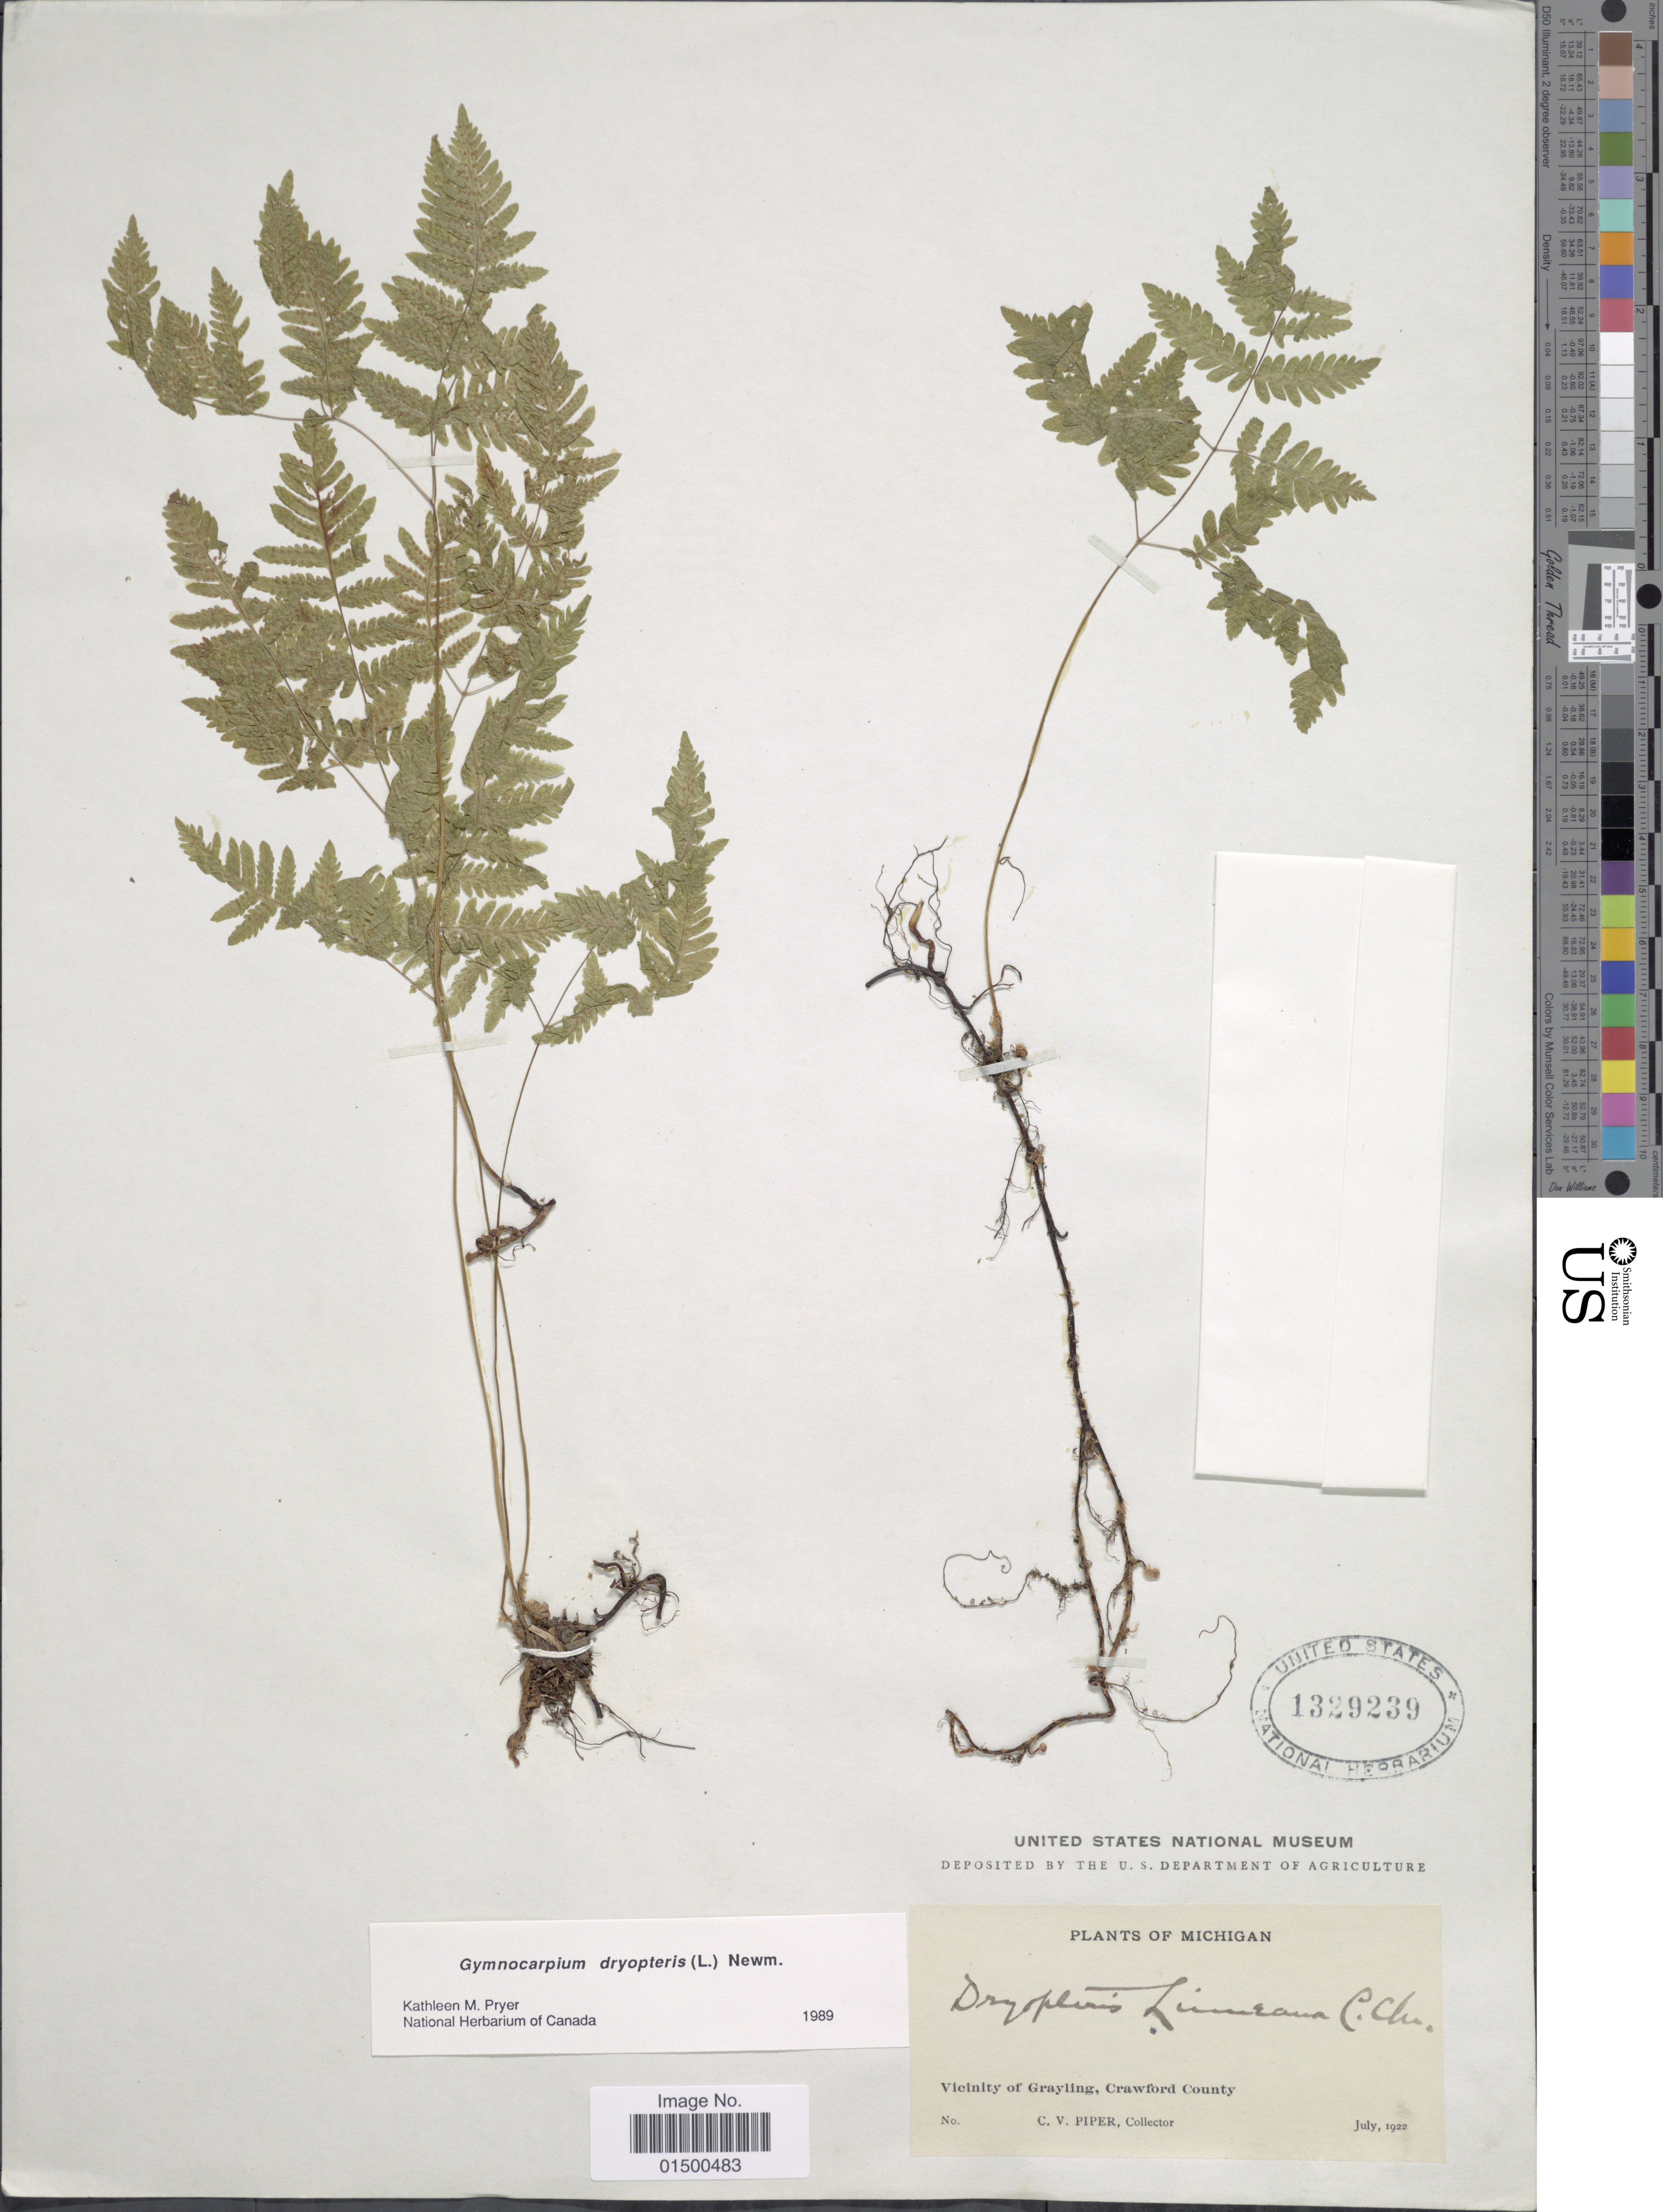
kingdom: Plantae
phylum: Tracheophyta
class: Polypodiopsida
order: Polypodiales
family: Cystopteridaceae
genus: Gymnocarpium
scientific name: Gymnocarpium dryopteris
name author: (L.) Newman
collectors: C. V. Piper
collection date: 1922-07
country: United States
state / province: Michigan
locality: Vicinity of Grayling, Crawford County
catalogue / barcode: US 1329239